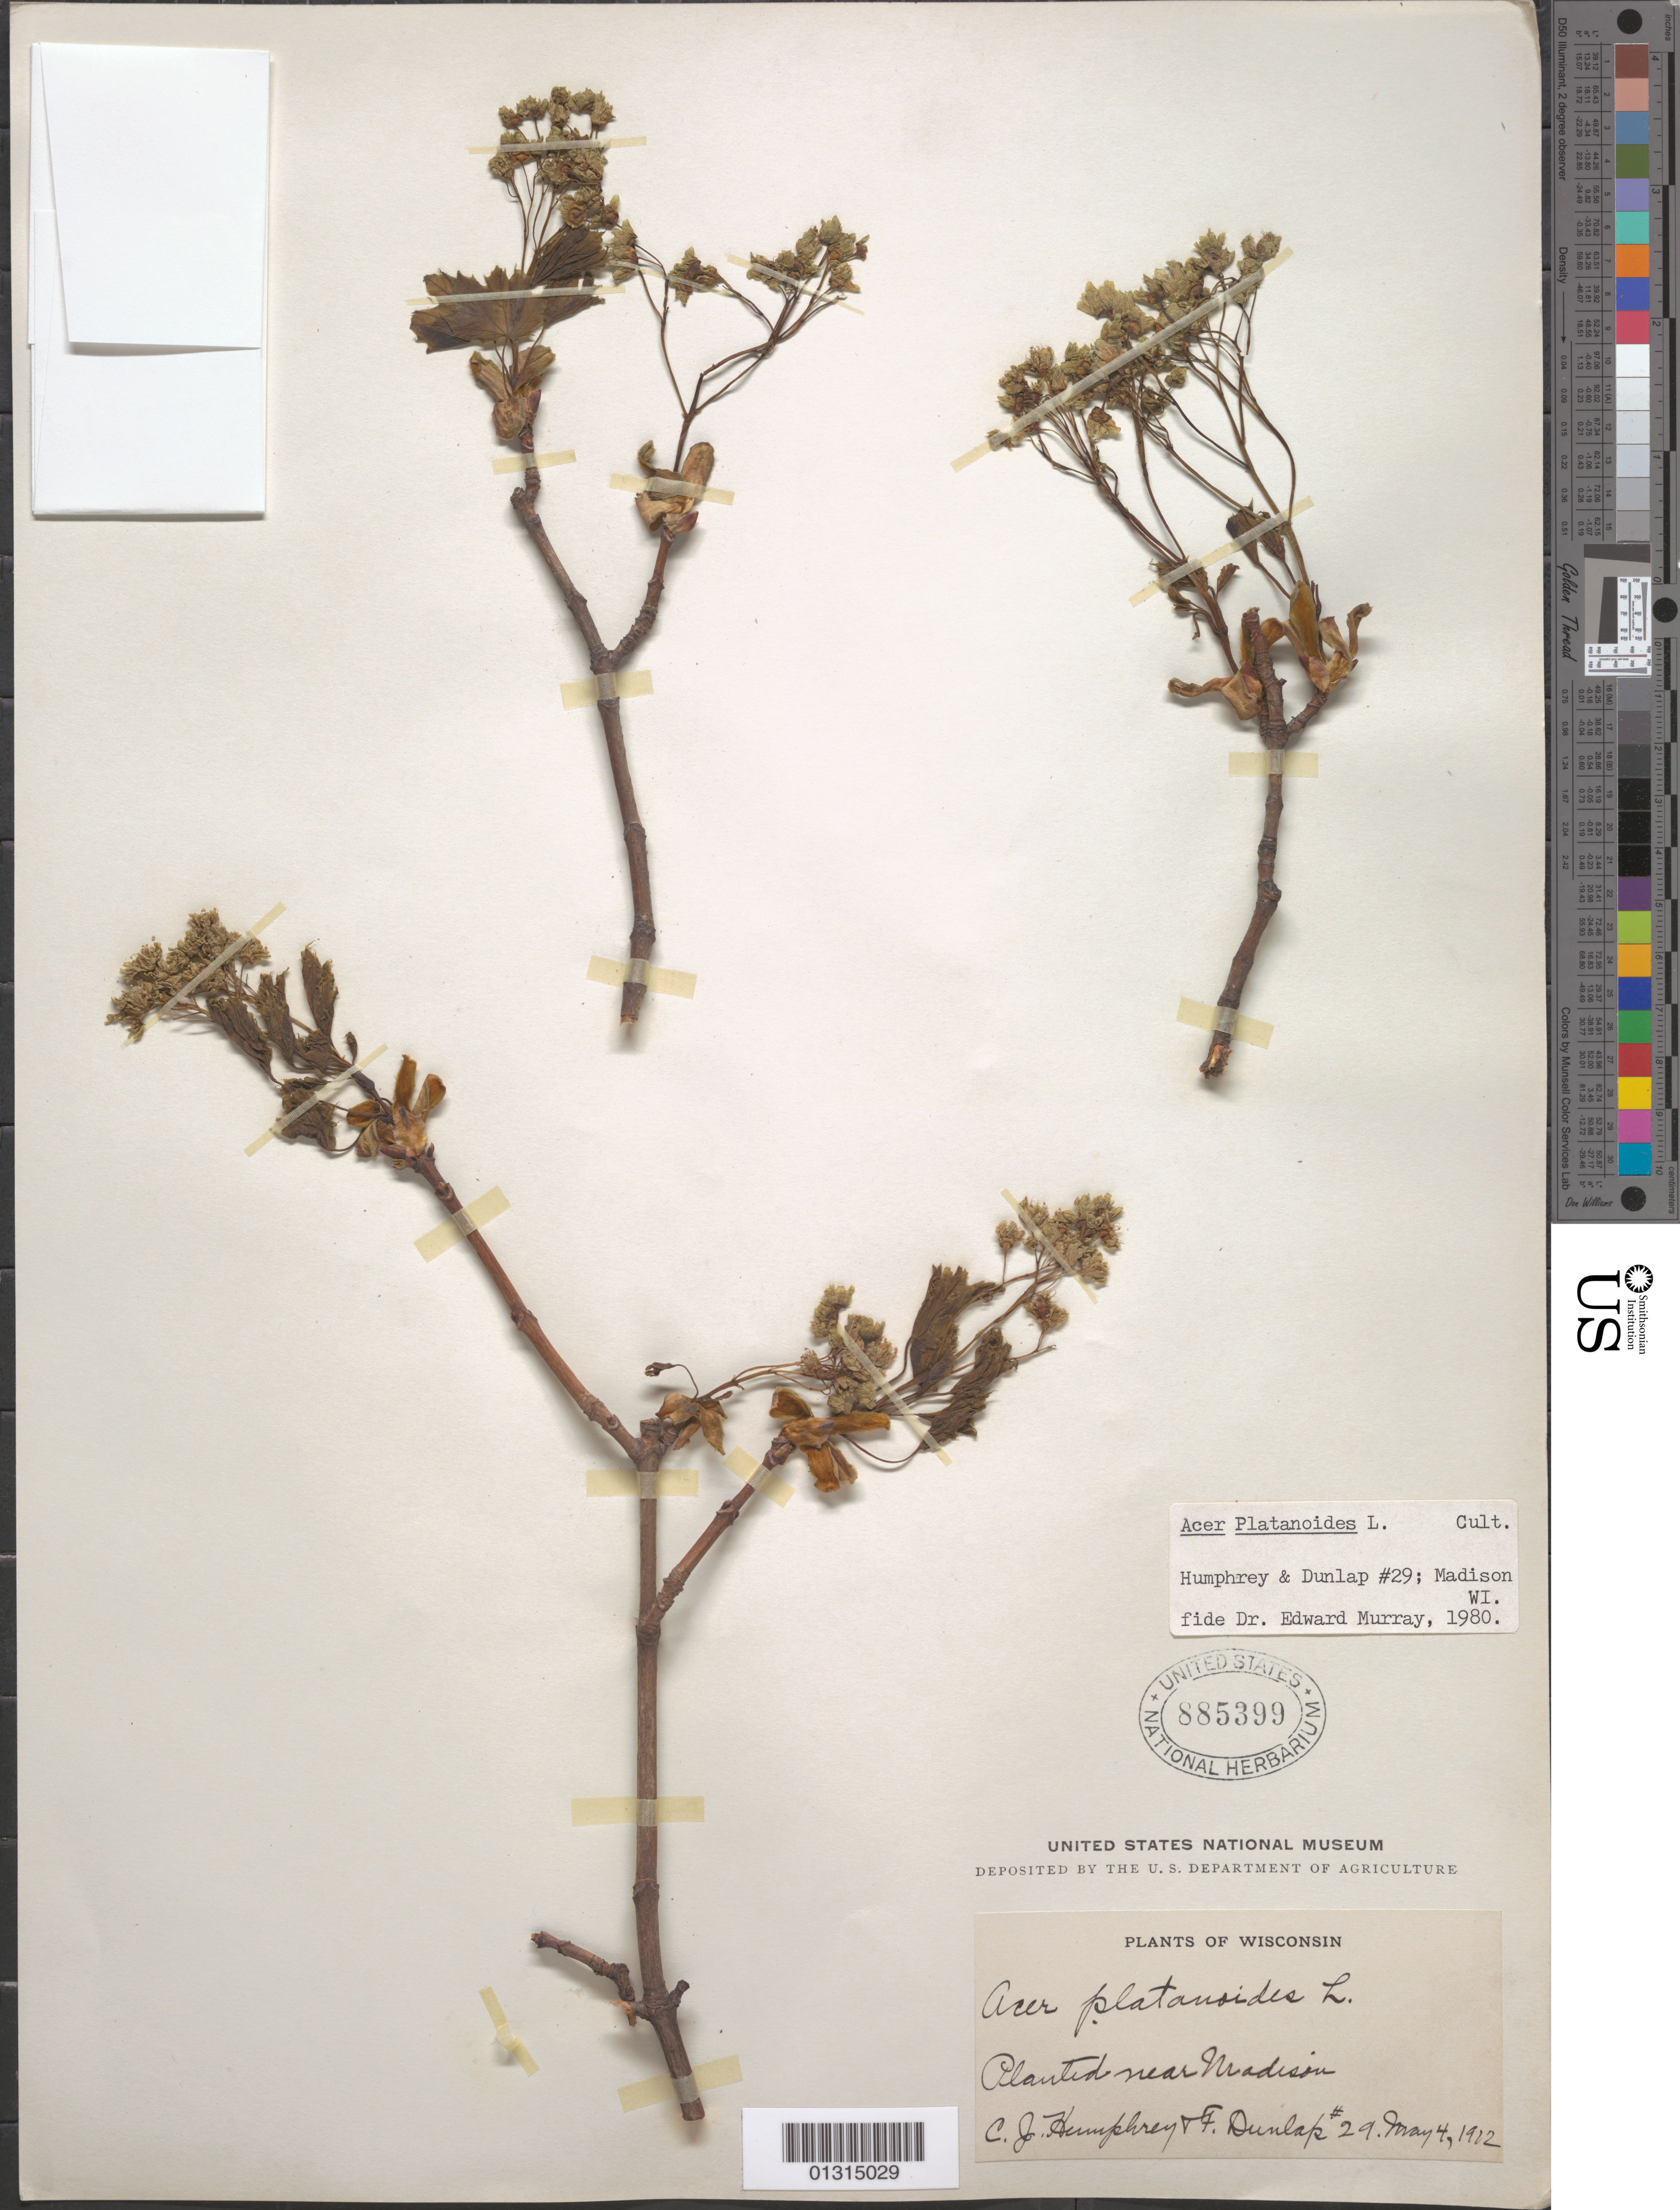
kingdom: Plantae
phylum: Tracheophyta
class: Magnoliopsida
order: Sapindales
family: Sapindaceae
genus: Acer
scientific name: Acer platanoides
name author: L.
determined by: Murray, Edward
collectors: C. Humphrey & F. Dunlap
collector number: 29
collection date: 1912-05-04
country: United States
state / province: Wisconsin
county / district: Dane County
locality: Madison, near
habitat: Planted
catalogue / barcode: US 885399